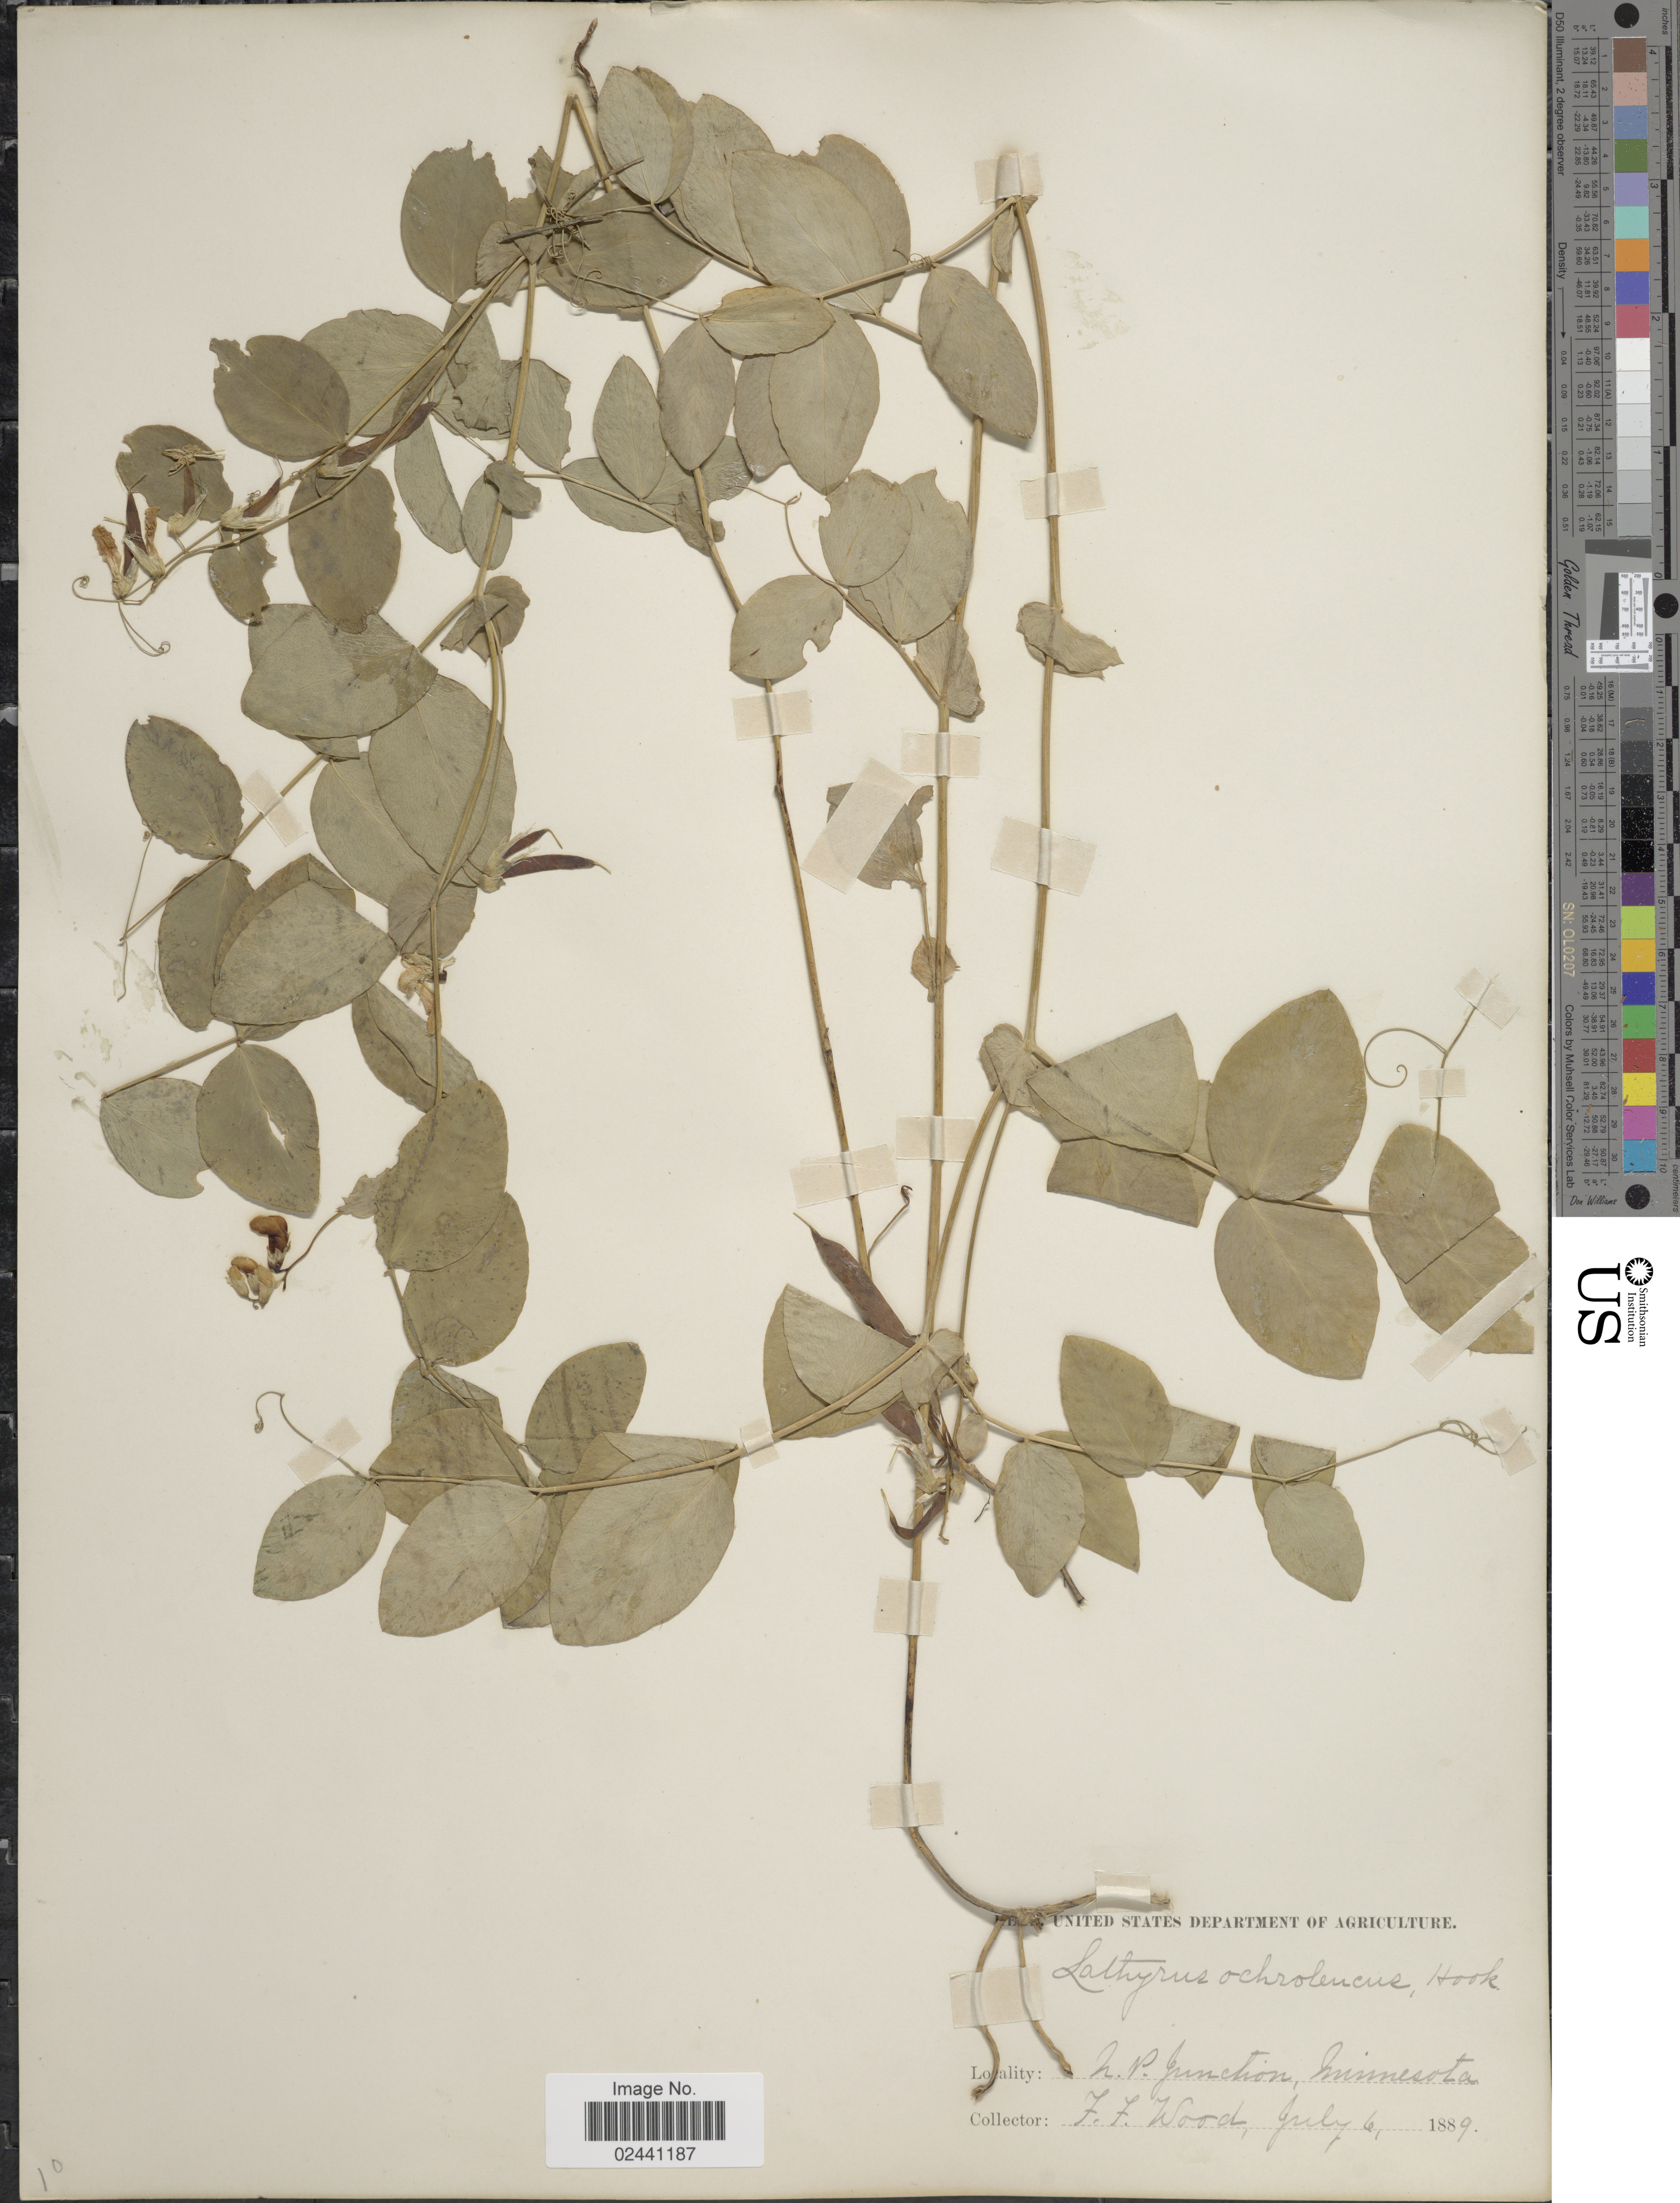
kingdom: Plantae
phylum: Tracheophyta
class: Magnoliopsida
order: Fabales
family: Fabaceae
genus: Lathyrus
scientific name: Lathyrus ochroleucus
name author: Hook.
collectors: F. Wood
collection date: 1889-07-06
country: United States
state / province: Minnesota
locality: N.P. Junction